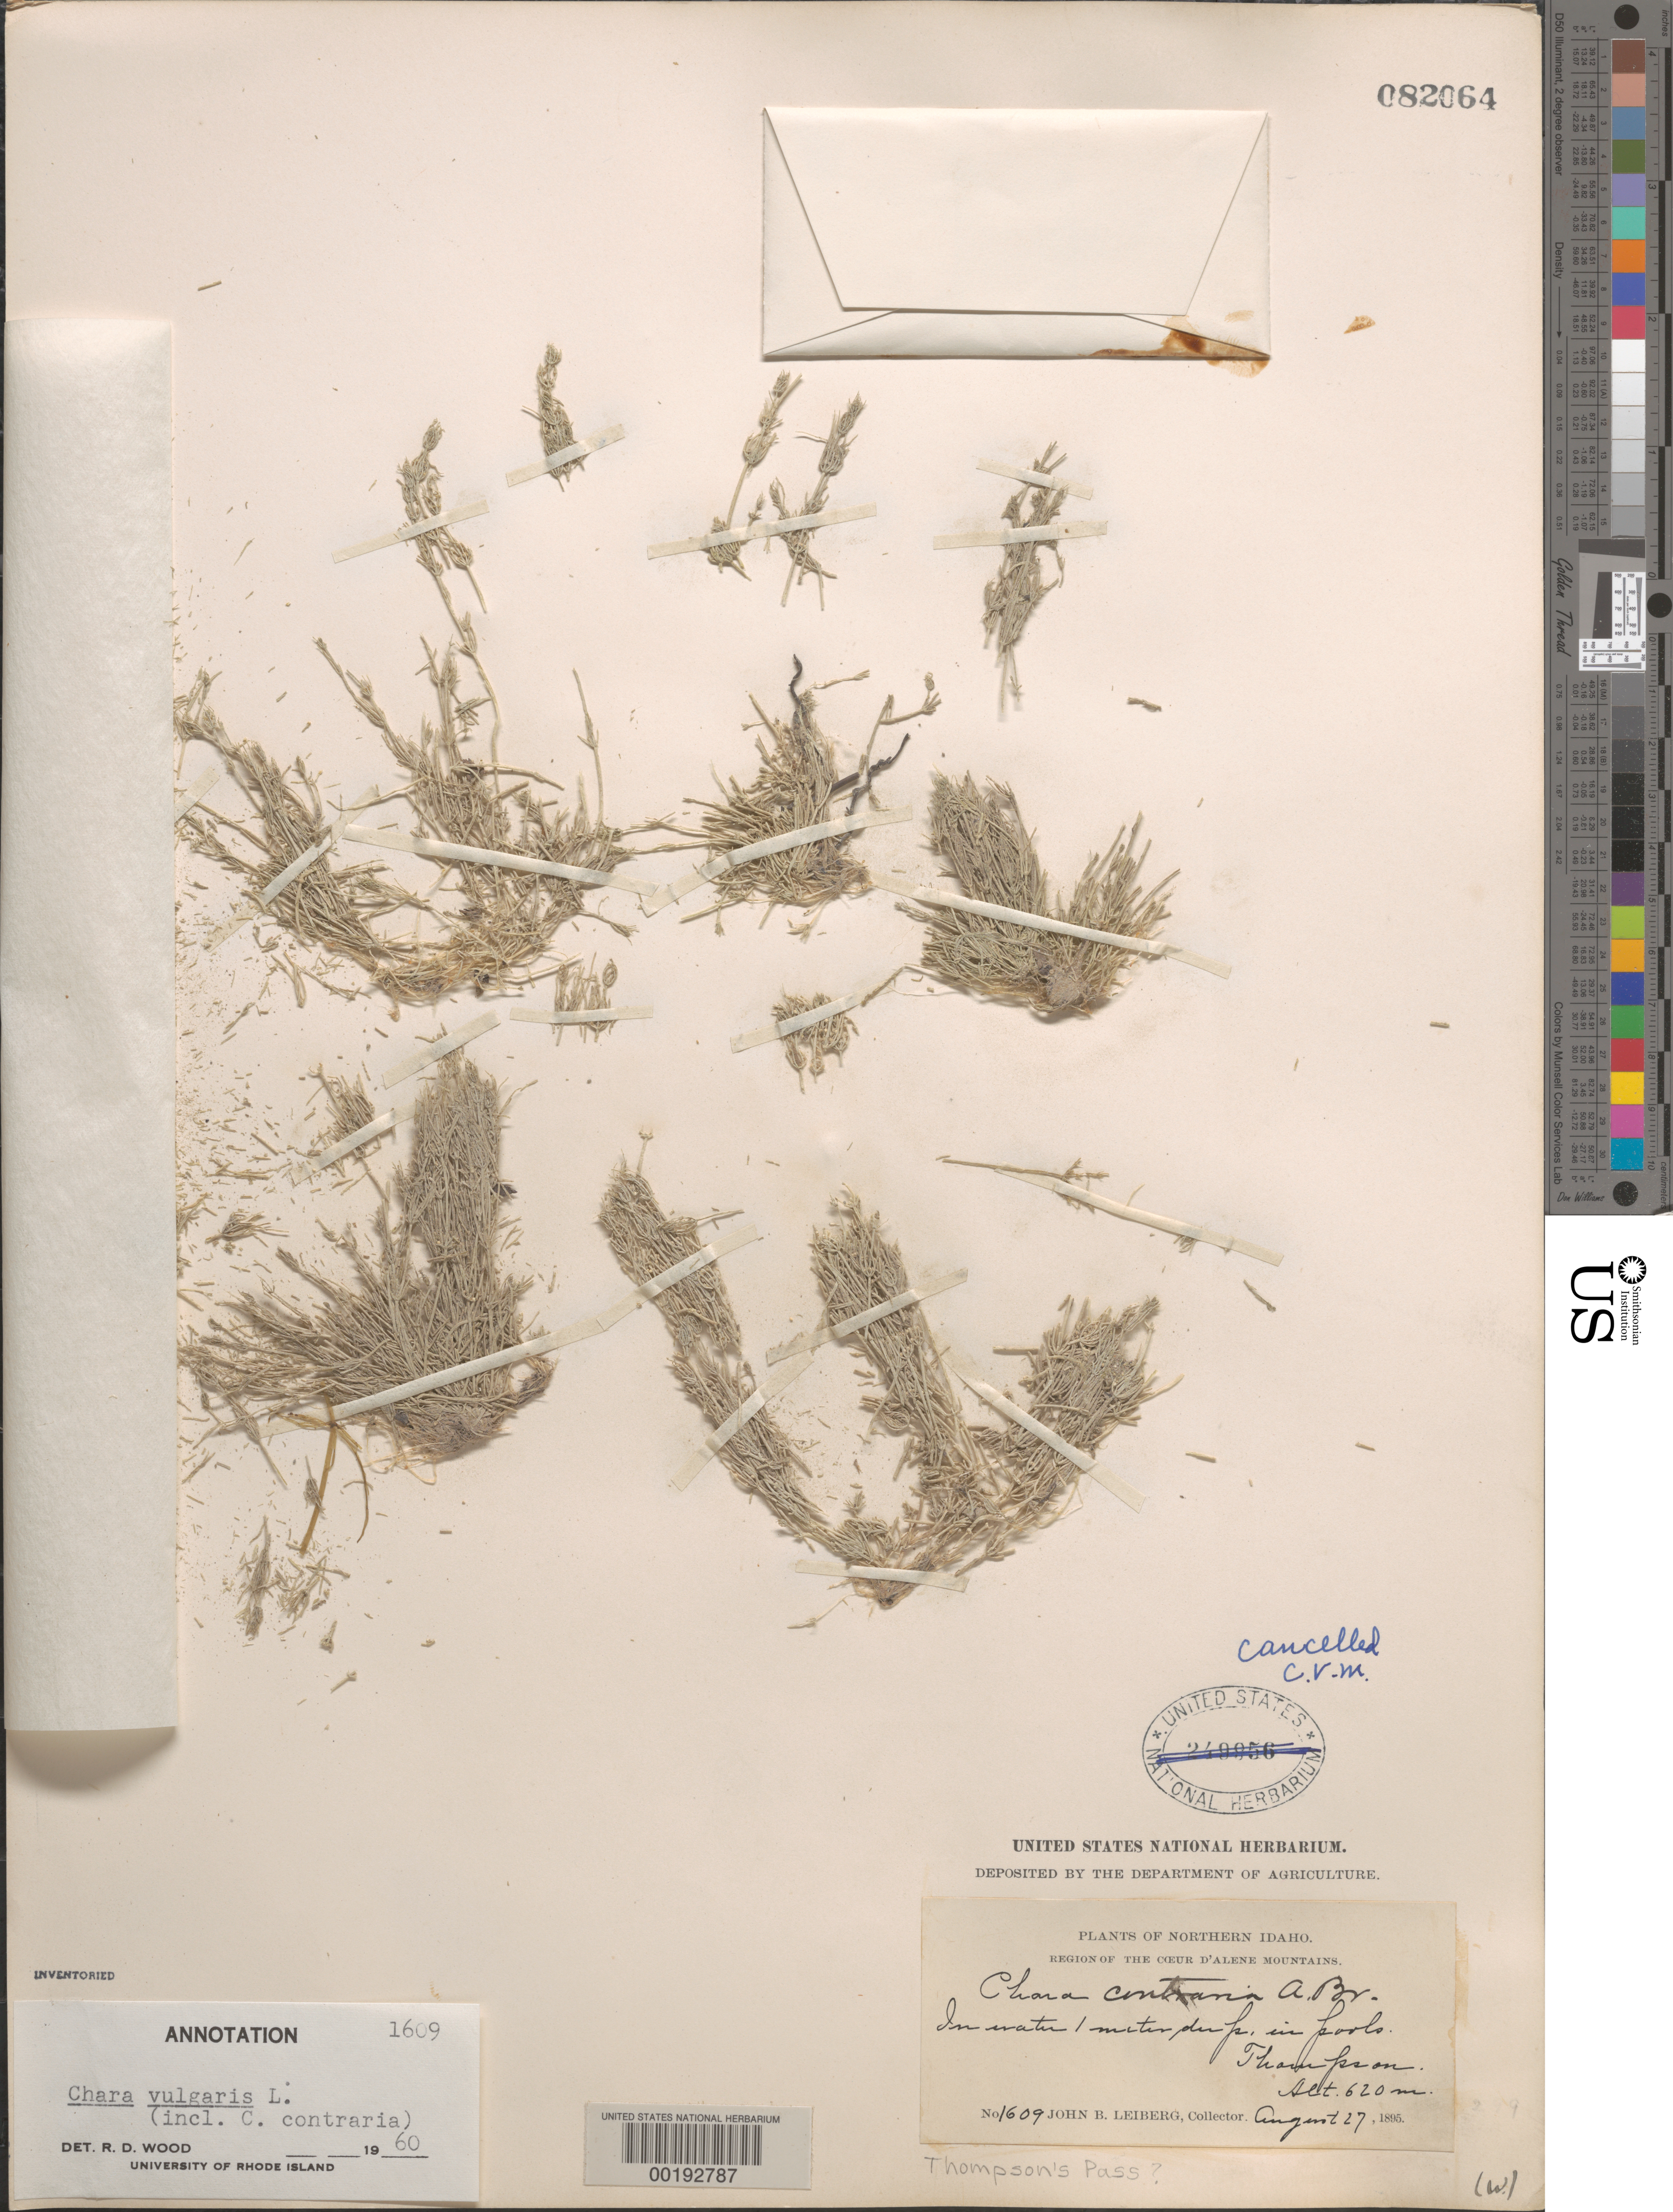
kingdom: Plantae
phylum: Charophyta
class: Charophyceae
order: Charales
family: Characeae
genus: Chara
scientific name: Chara vulgaris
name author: L.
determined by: Wood, R. D.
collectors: J. Leiberg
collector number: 1609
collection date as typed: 27 Aug 1895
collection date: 1895-08-27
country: United States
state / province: Idaho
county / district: Shoshone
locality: Thompson, Coeur d'Alene Mountains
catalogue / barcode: US 82064